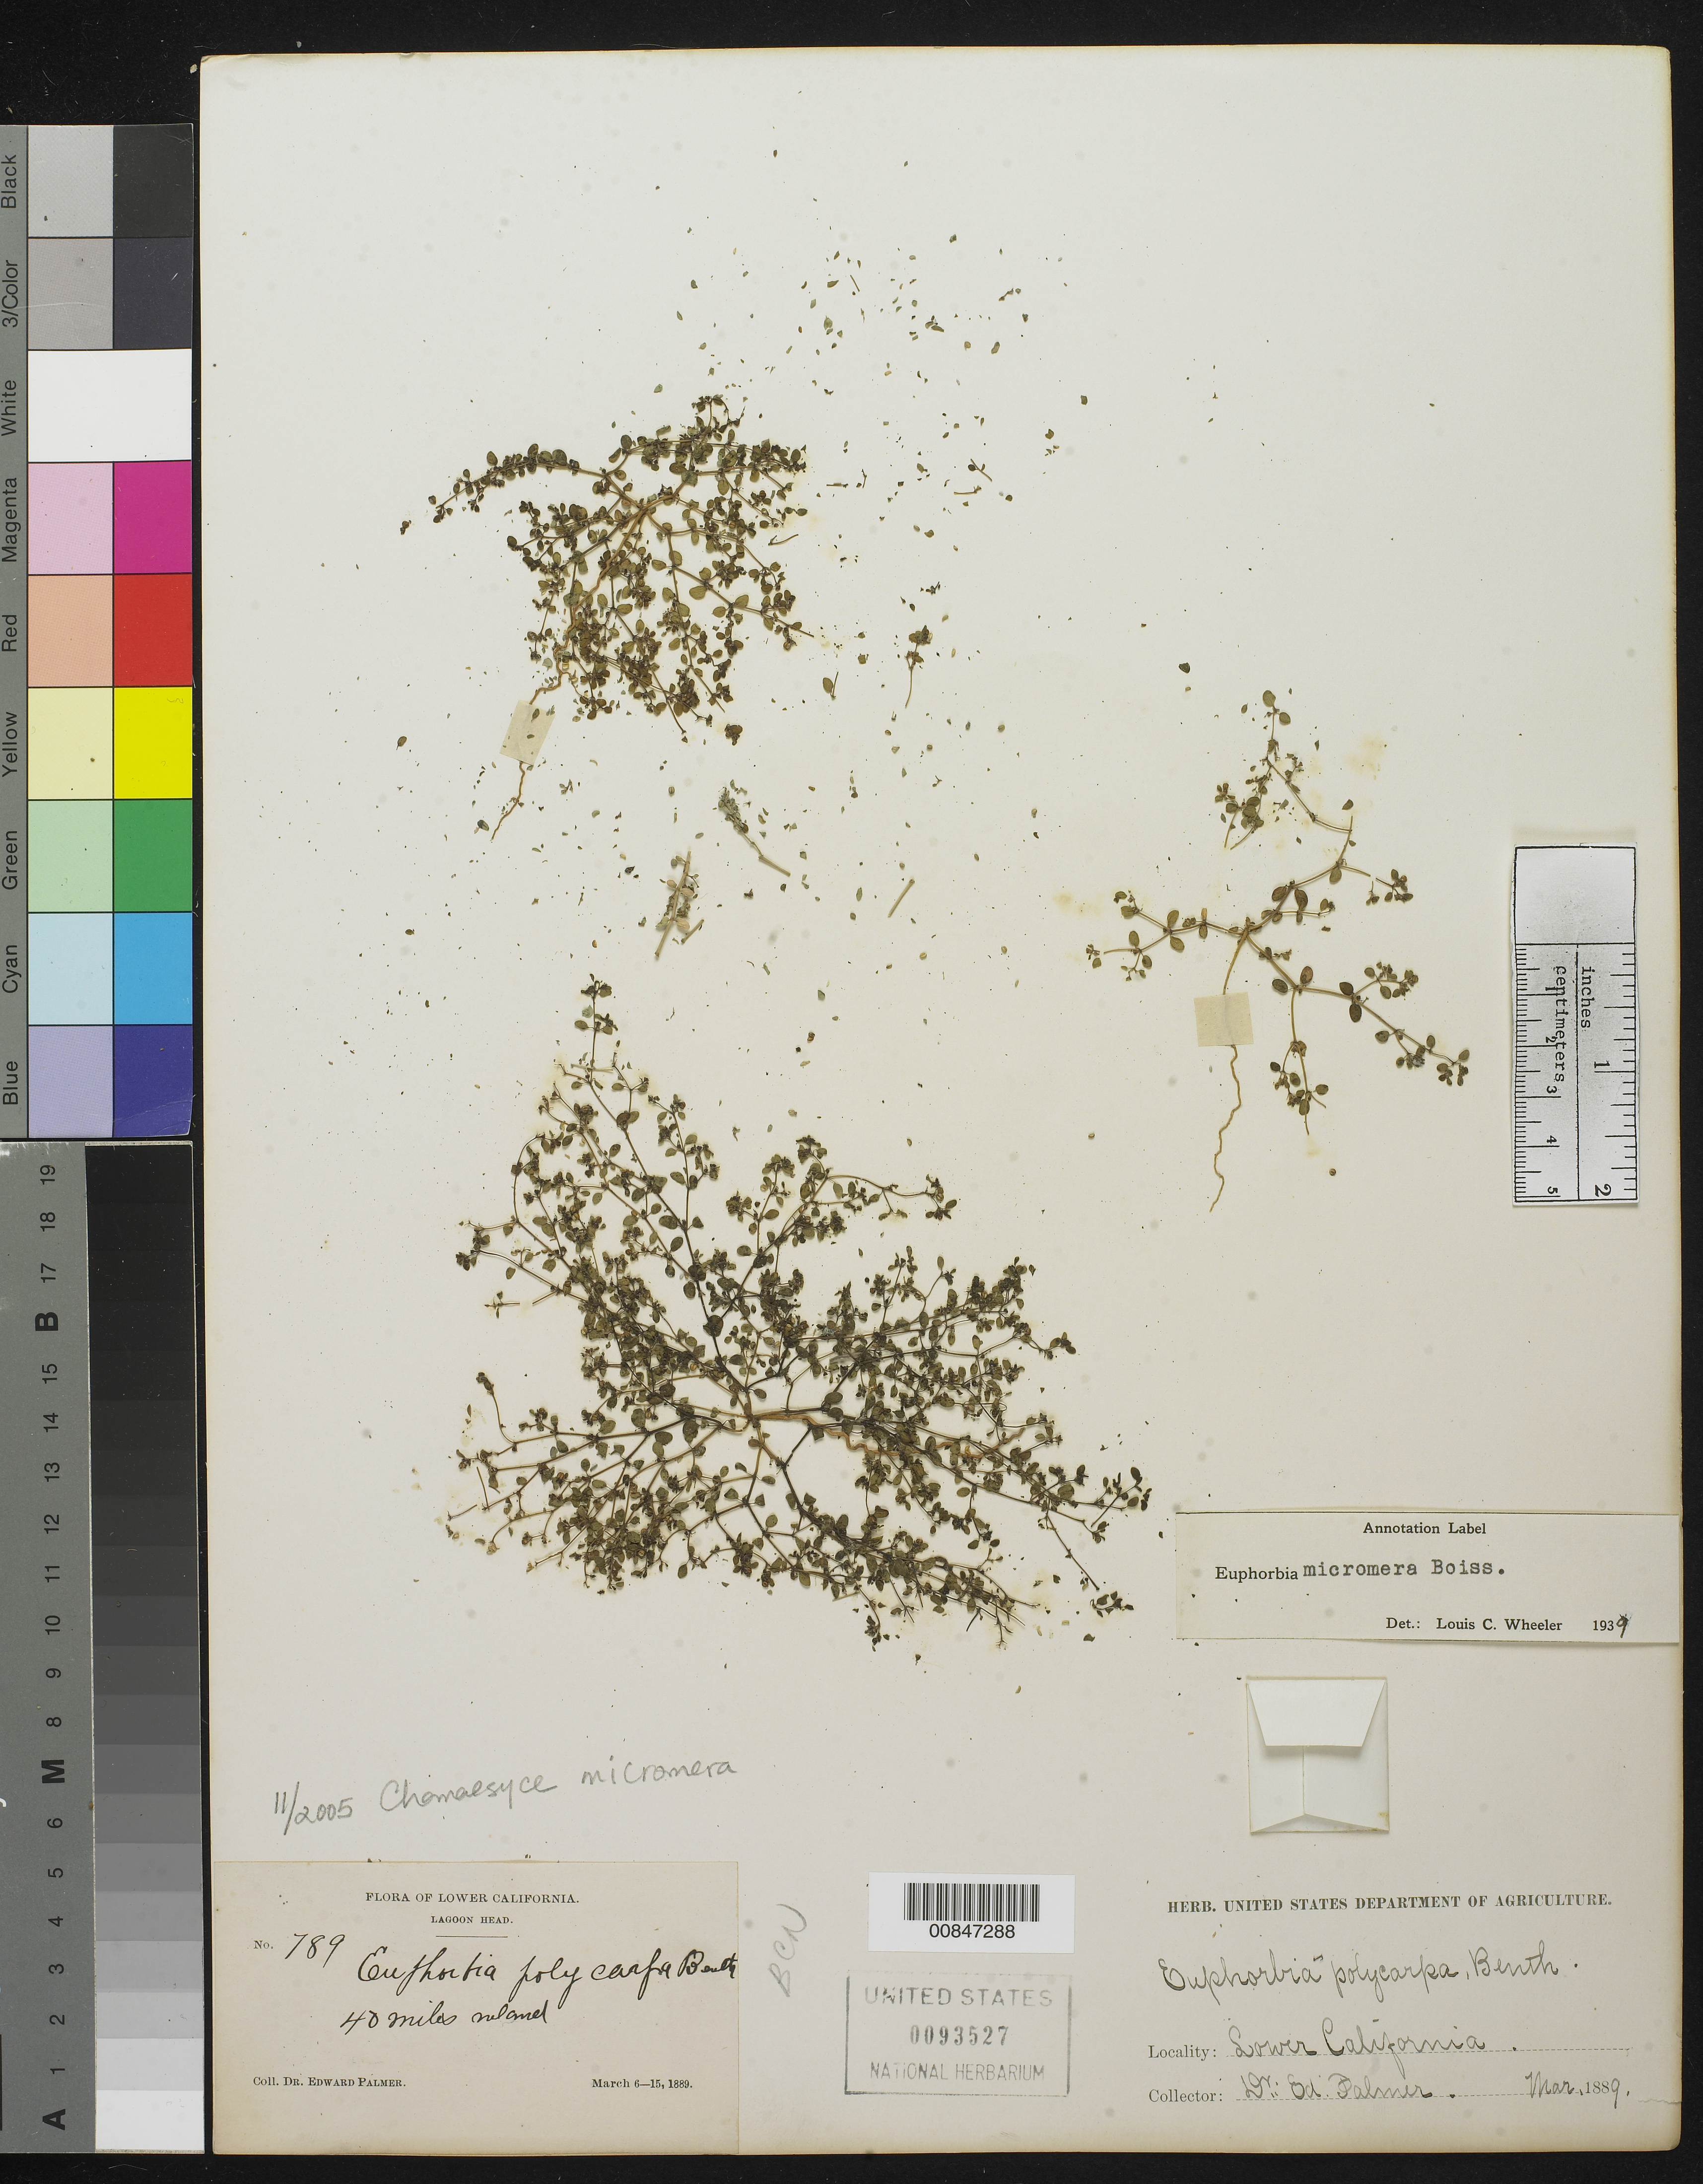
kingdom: Plantae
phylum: Tracheophyta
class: Magnoliopsida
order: Malpighiales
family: Euphorbiaceae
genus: Euphorbia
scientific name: Euphorbia micromera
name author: Boiss.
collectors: E. Palmer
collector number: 789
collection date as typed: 06 Mar 1889 to 15 Mar 1889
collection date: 1889-03-06/1889-03-15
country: Mexico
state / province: Baja California Norte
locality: Lagoon Head, Baja California. 40 miles inland.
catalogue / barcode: US 93527